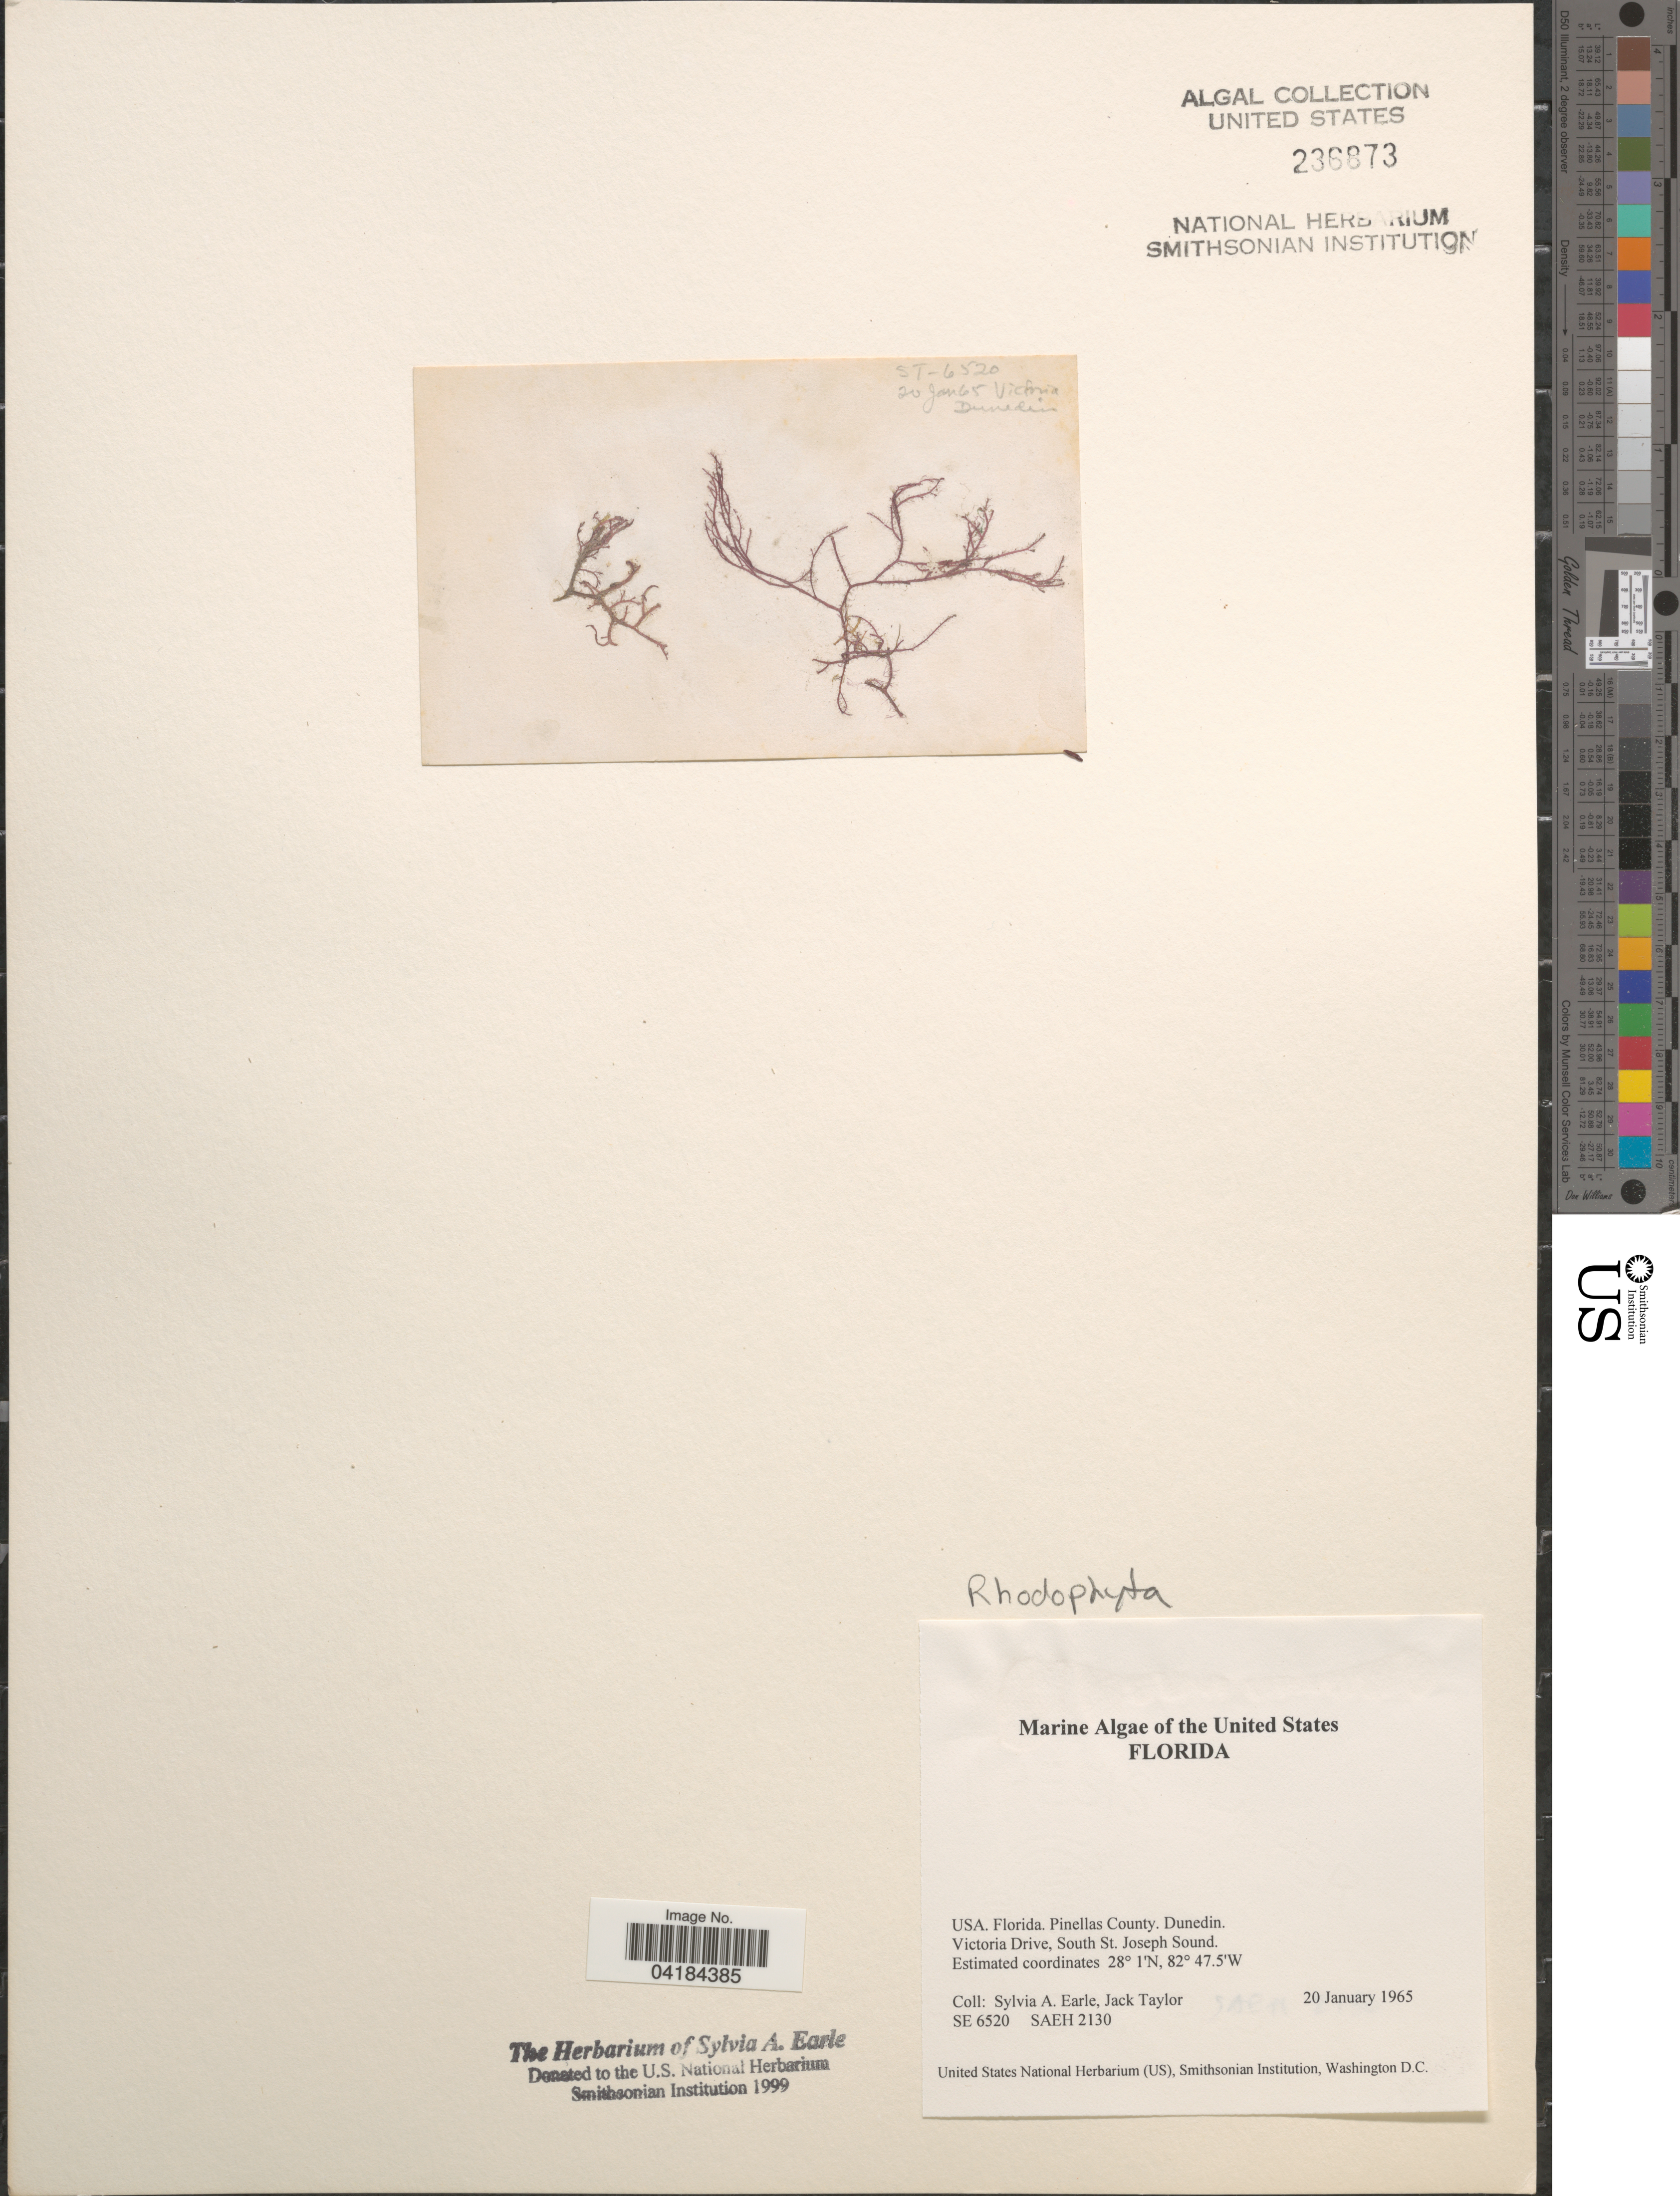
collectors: S. A. Earle & J. Taylor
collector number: SE6520/SAEH2130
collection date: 1965-01-20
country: United States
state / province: Florida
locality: Pinellas County. Dunedin. Victoria Drive, South St. Joseph Sound.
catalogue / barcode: US 236873